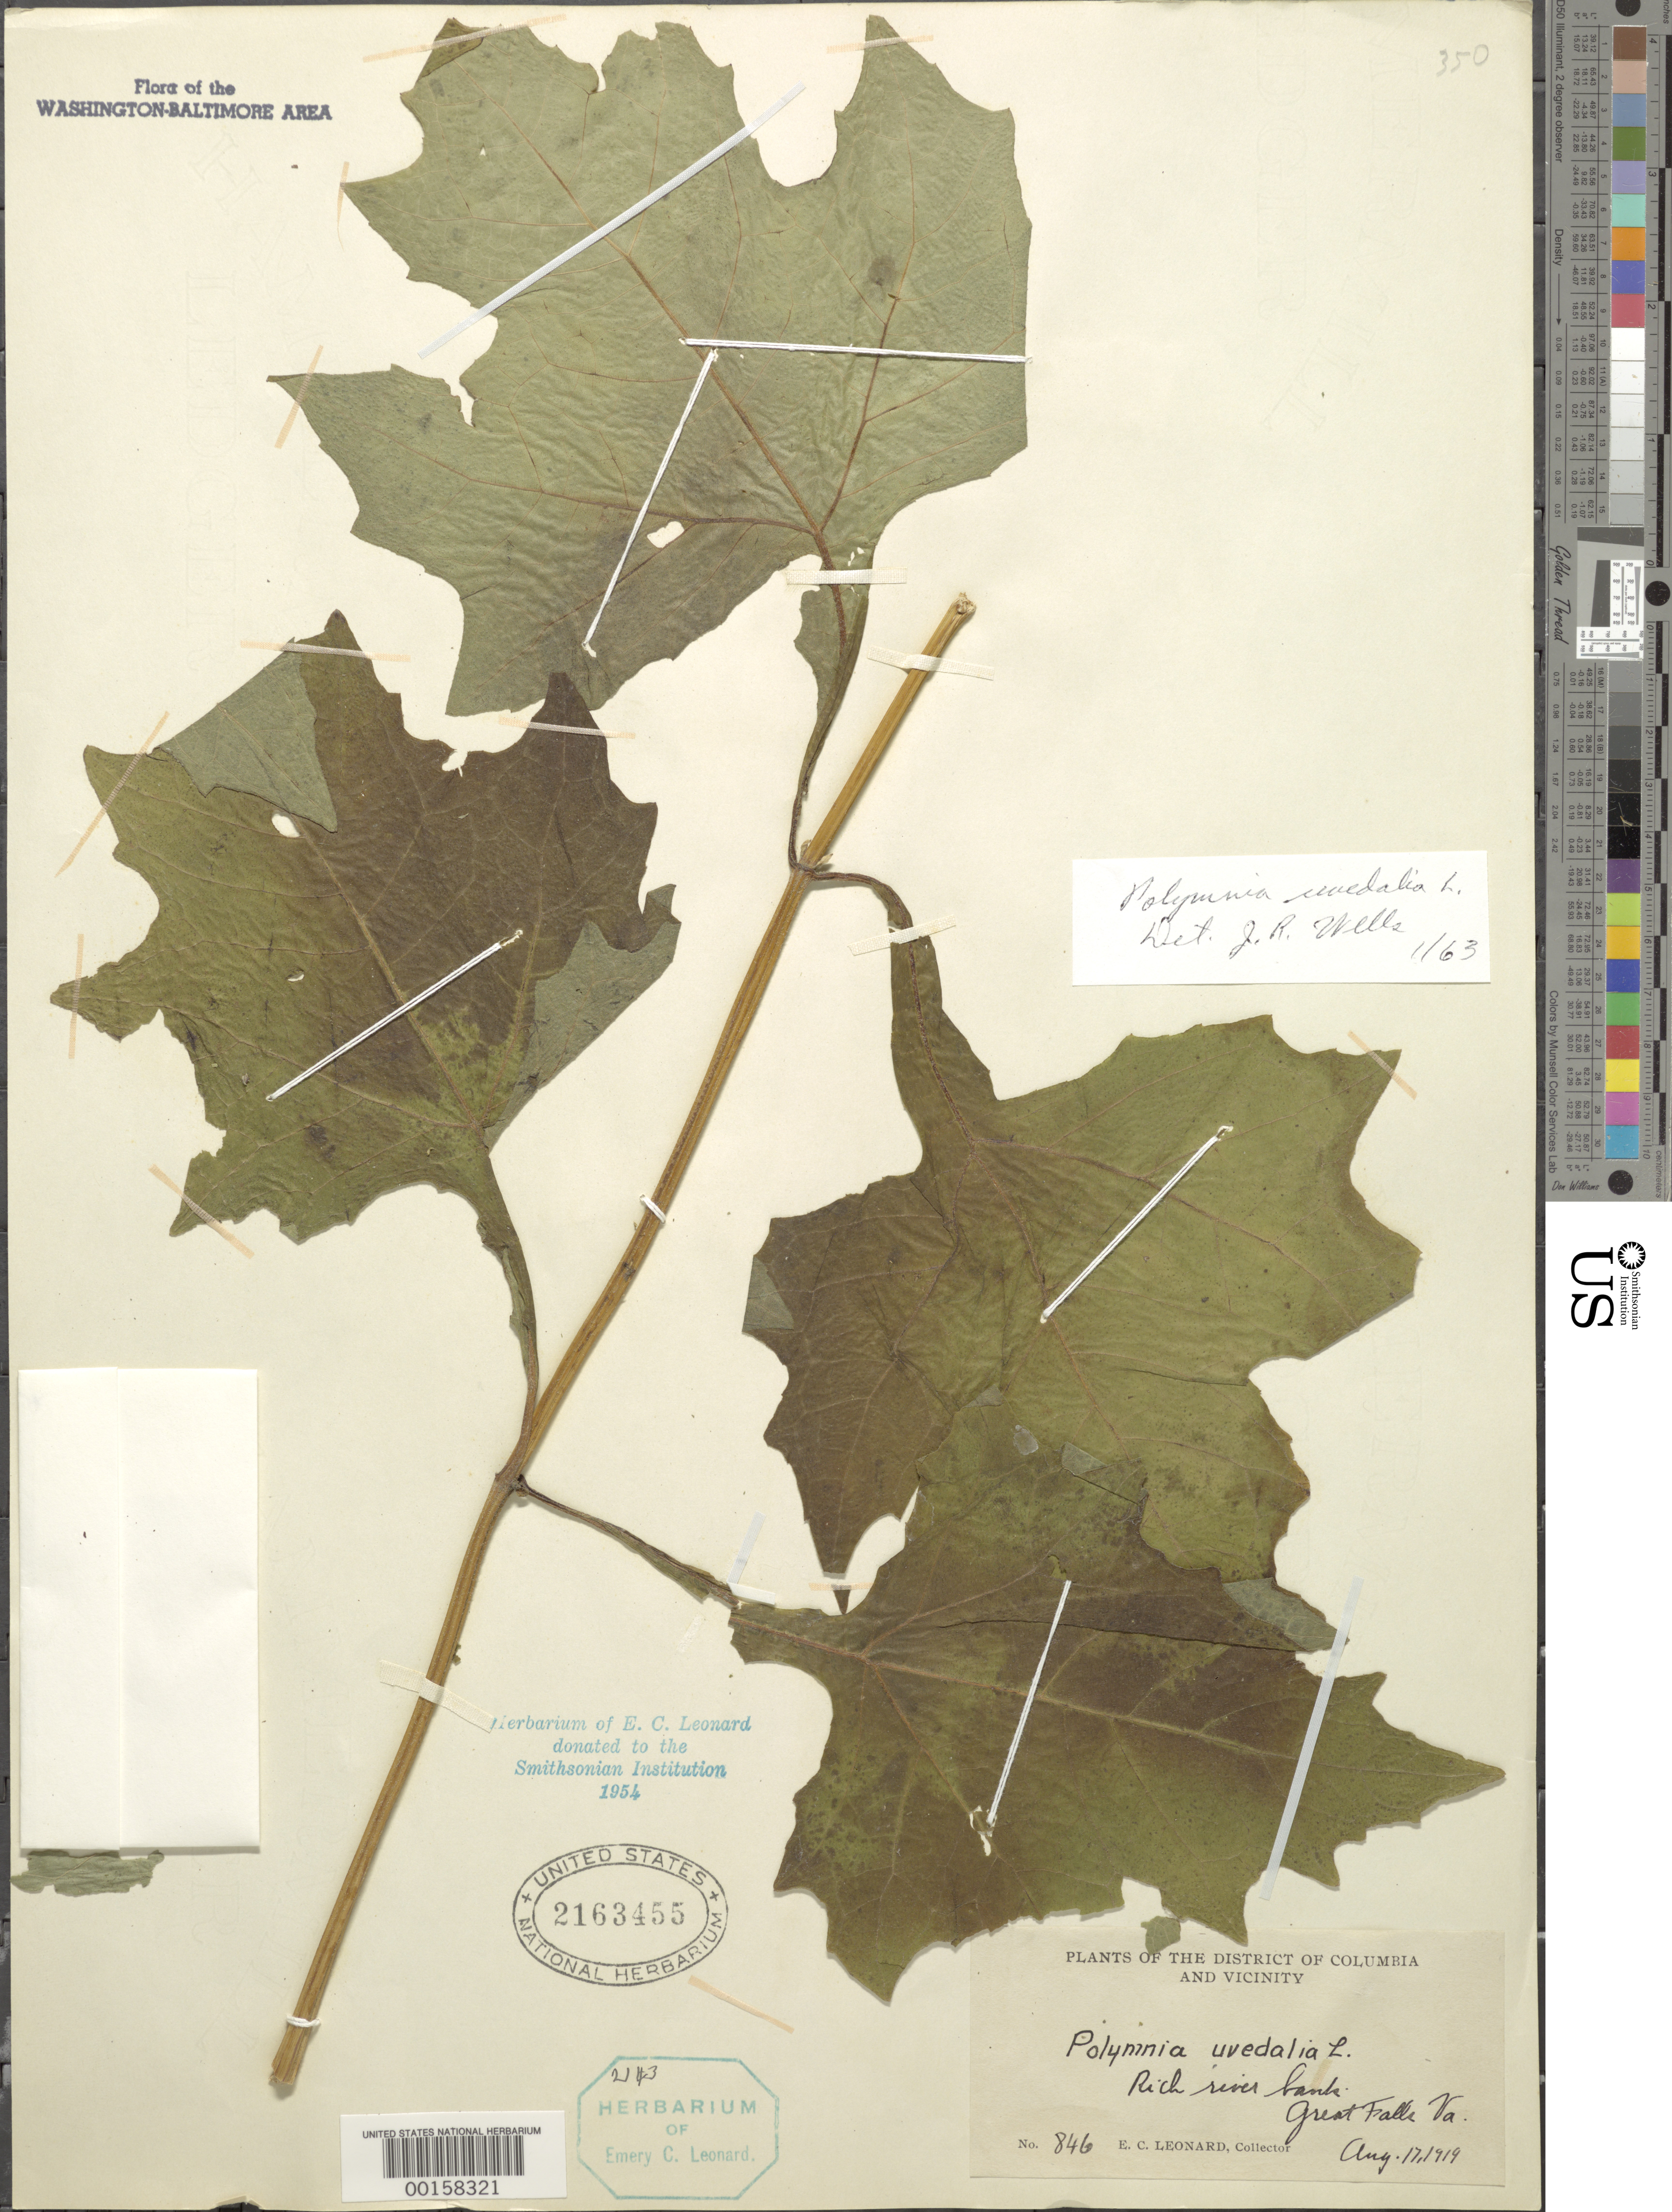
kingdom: Plantae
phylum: Tracheophyta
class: Magnoliopsida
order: Asterales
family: Asteraceae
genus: Smallanthus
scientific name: Smallanthus uvedalia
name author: (L.) Mack. ex Mack.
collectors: E. C. Leonard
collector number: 846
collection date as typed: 17 Aug 1919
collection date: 1919-08-17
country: United States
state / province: Virginia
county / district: Fairfax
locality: Great Falls C. & O. Canal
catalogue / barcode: US 2163455